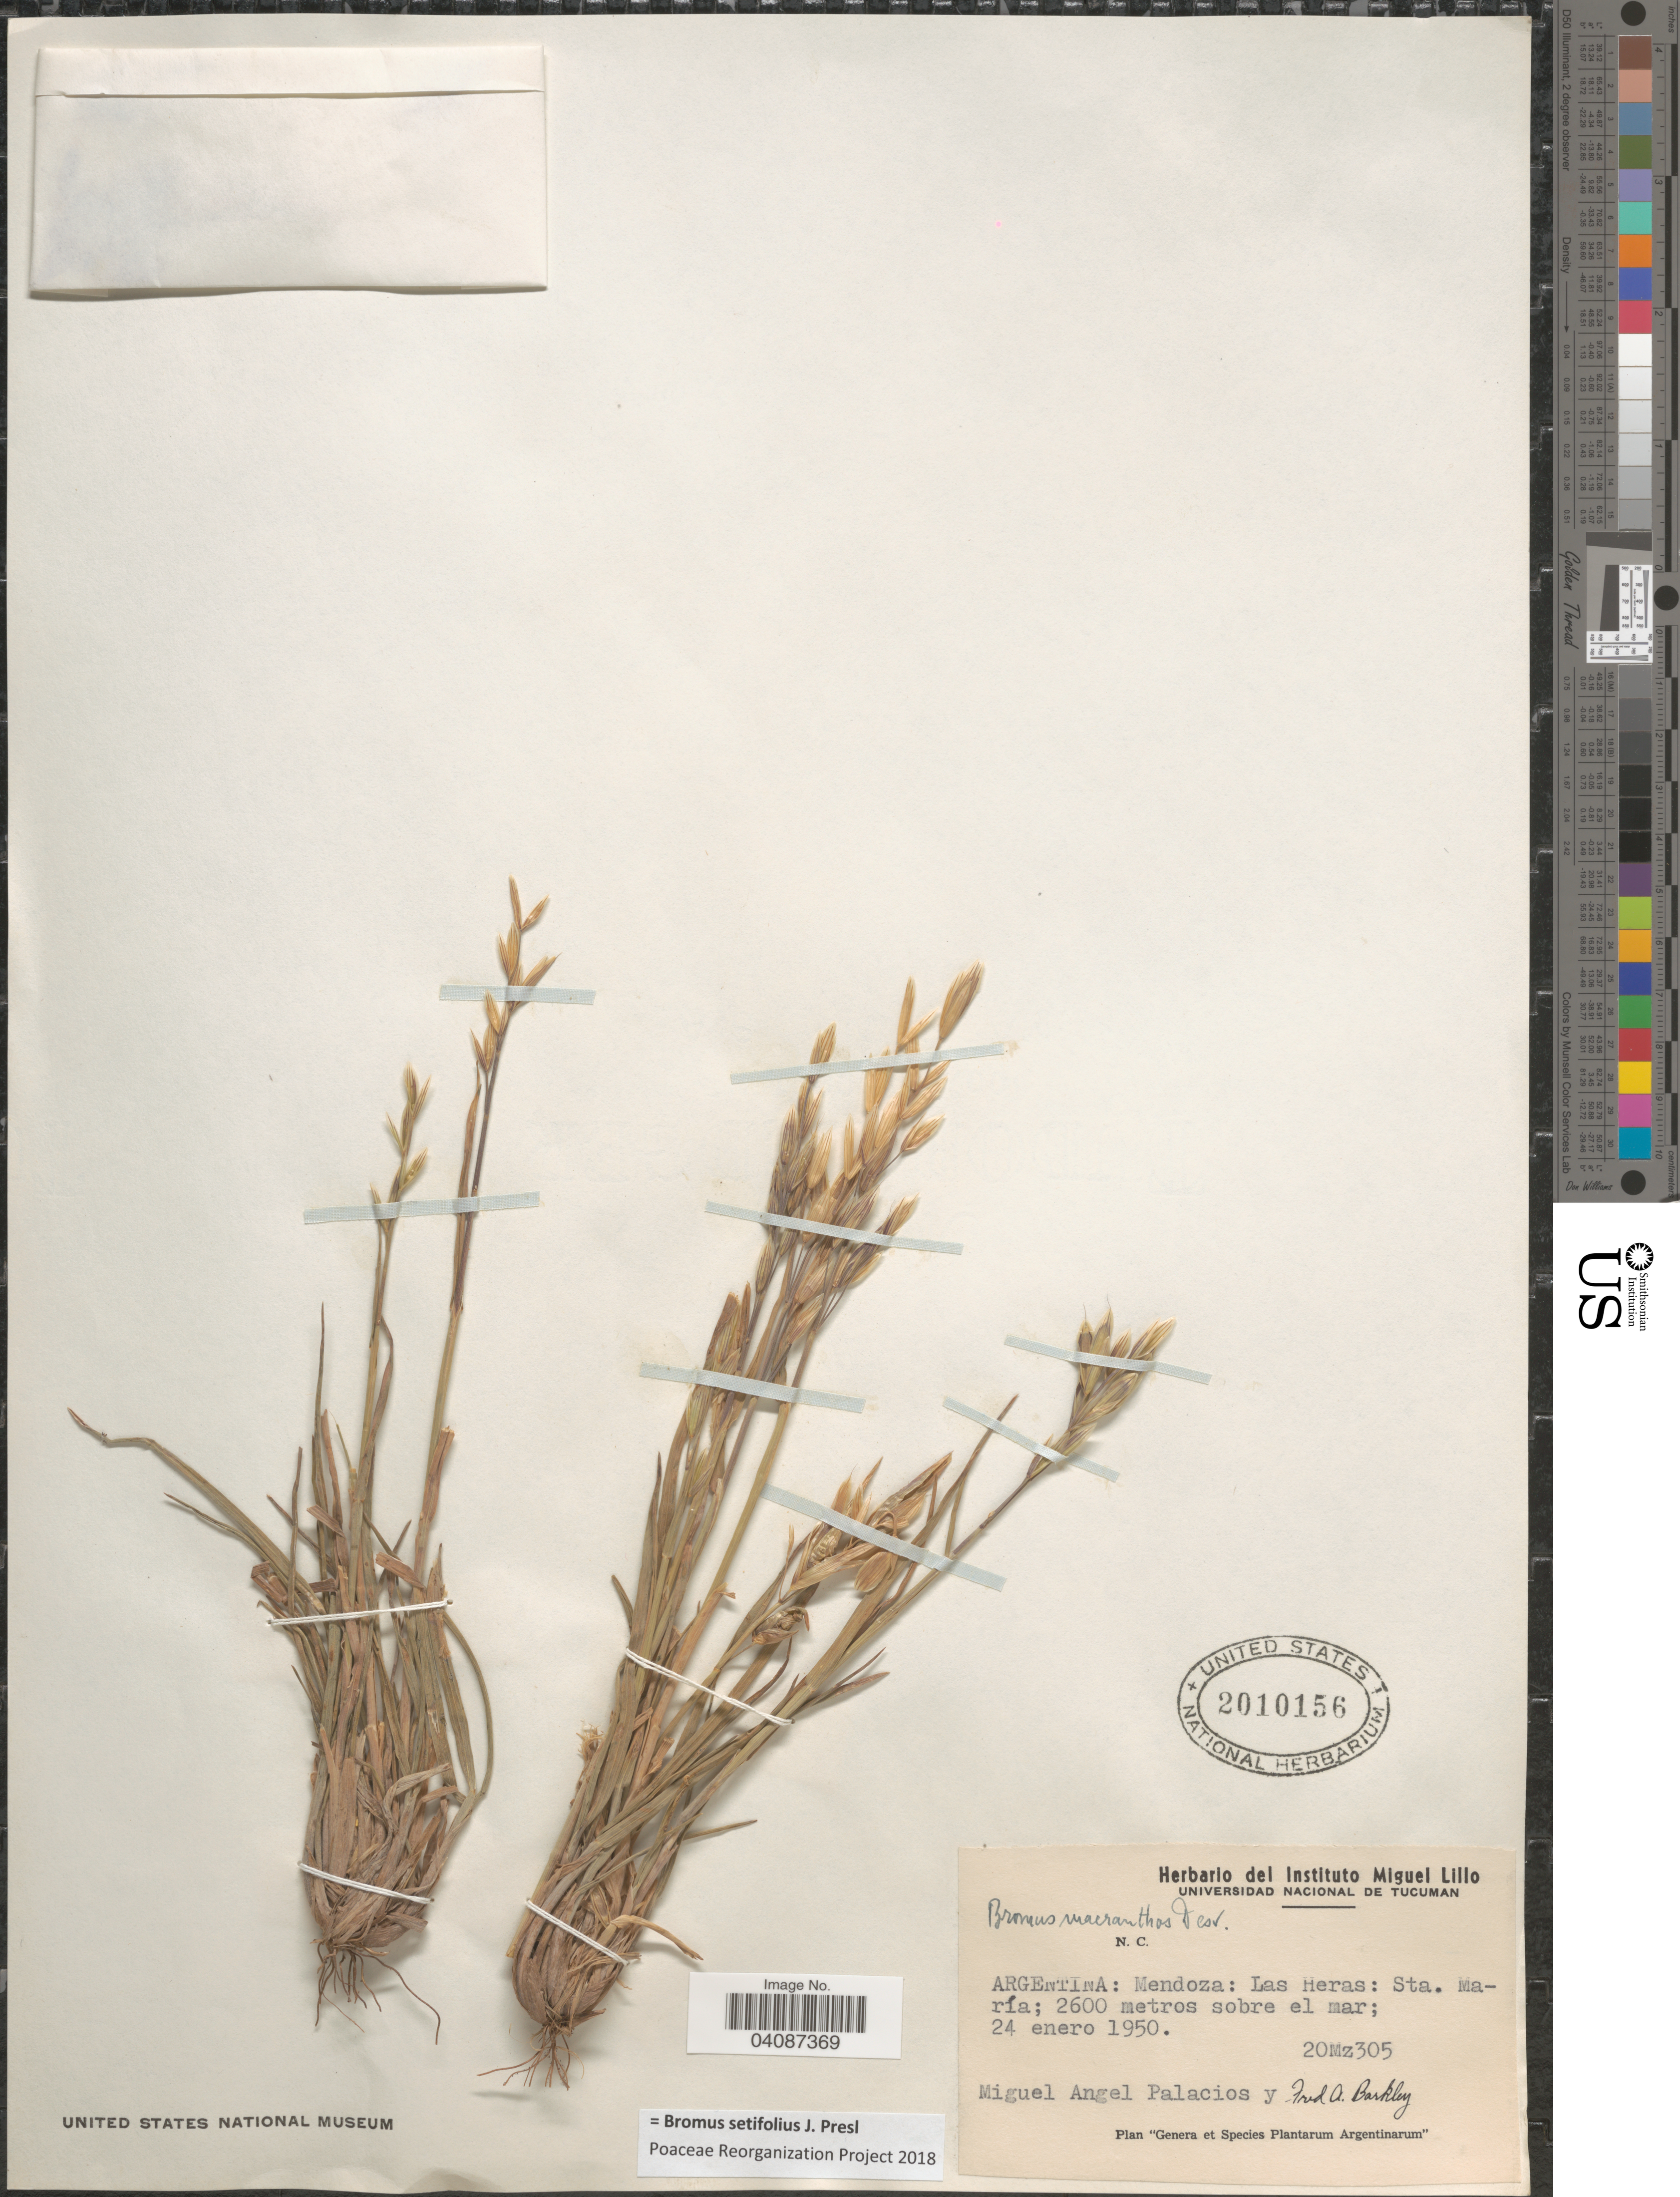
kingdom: Plantae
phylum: Tracheophyta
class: Liliopsida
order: Poales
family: Poaceae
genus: Bromus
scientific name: Bromus setifolius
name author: J. Presl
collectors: M. Palacios & F. A. Barkley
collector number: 20Mz305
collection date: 1950-01-24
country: Argentina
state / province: Mendoza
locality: Las Heras: Sta. María.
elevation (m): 2600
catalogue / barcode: US 2010156